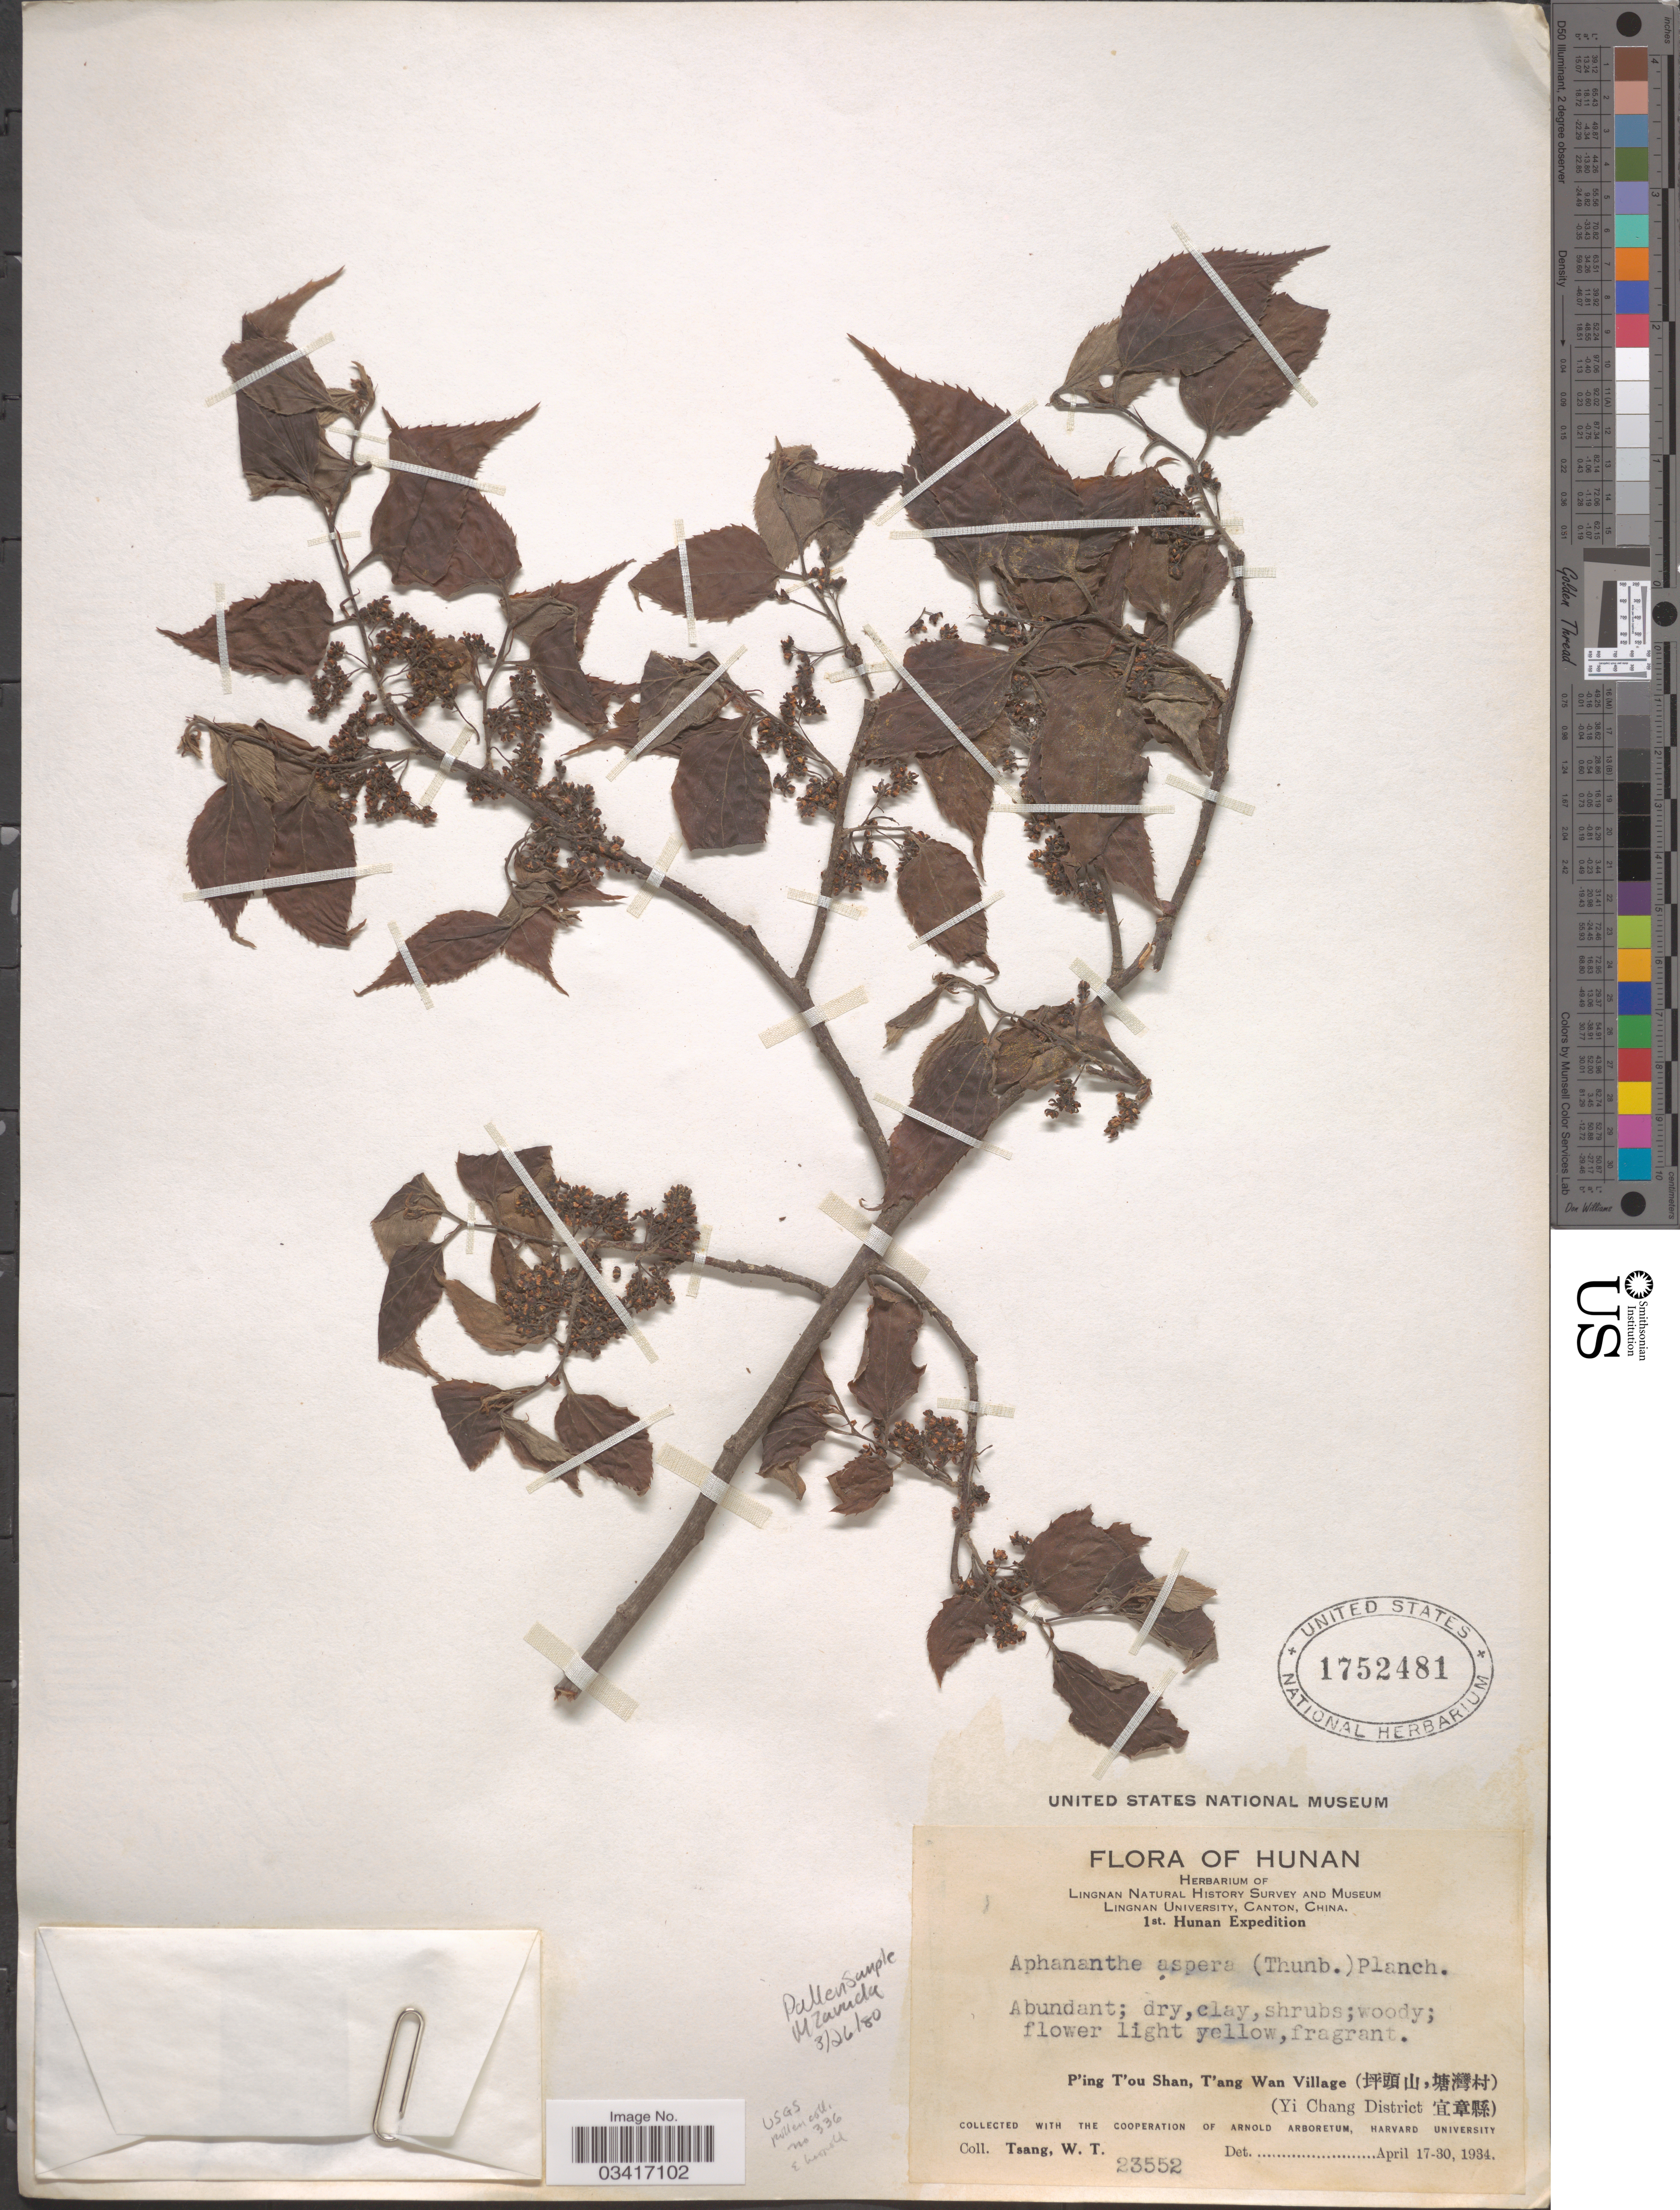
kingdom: Plantae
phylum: Tracheophyta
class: Magnoliopsida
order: Rosales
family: Cannabaceae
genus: Aphananthe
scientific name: Aphananthe aspera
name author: Planch.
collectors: W. T. Tsang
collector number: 23552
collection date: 1934-04-17/1934-04-30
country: China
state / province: Hunan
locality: P'ing T'ou Shan, T'ang Wan Village (X). (Yi Chang District X).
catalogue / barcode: US 1752481